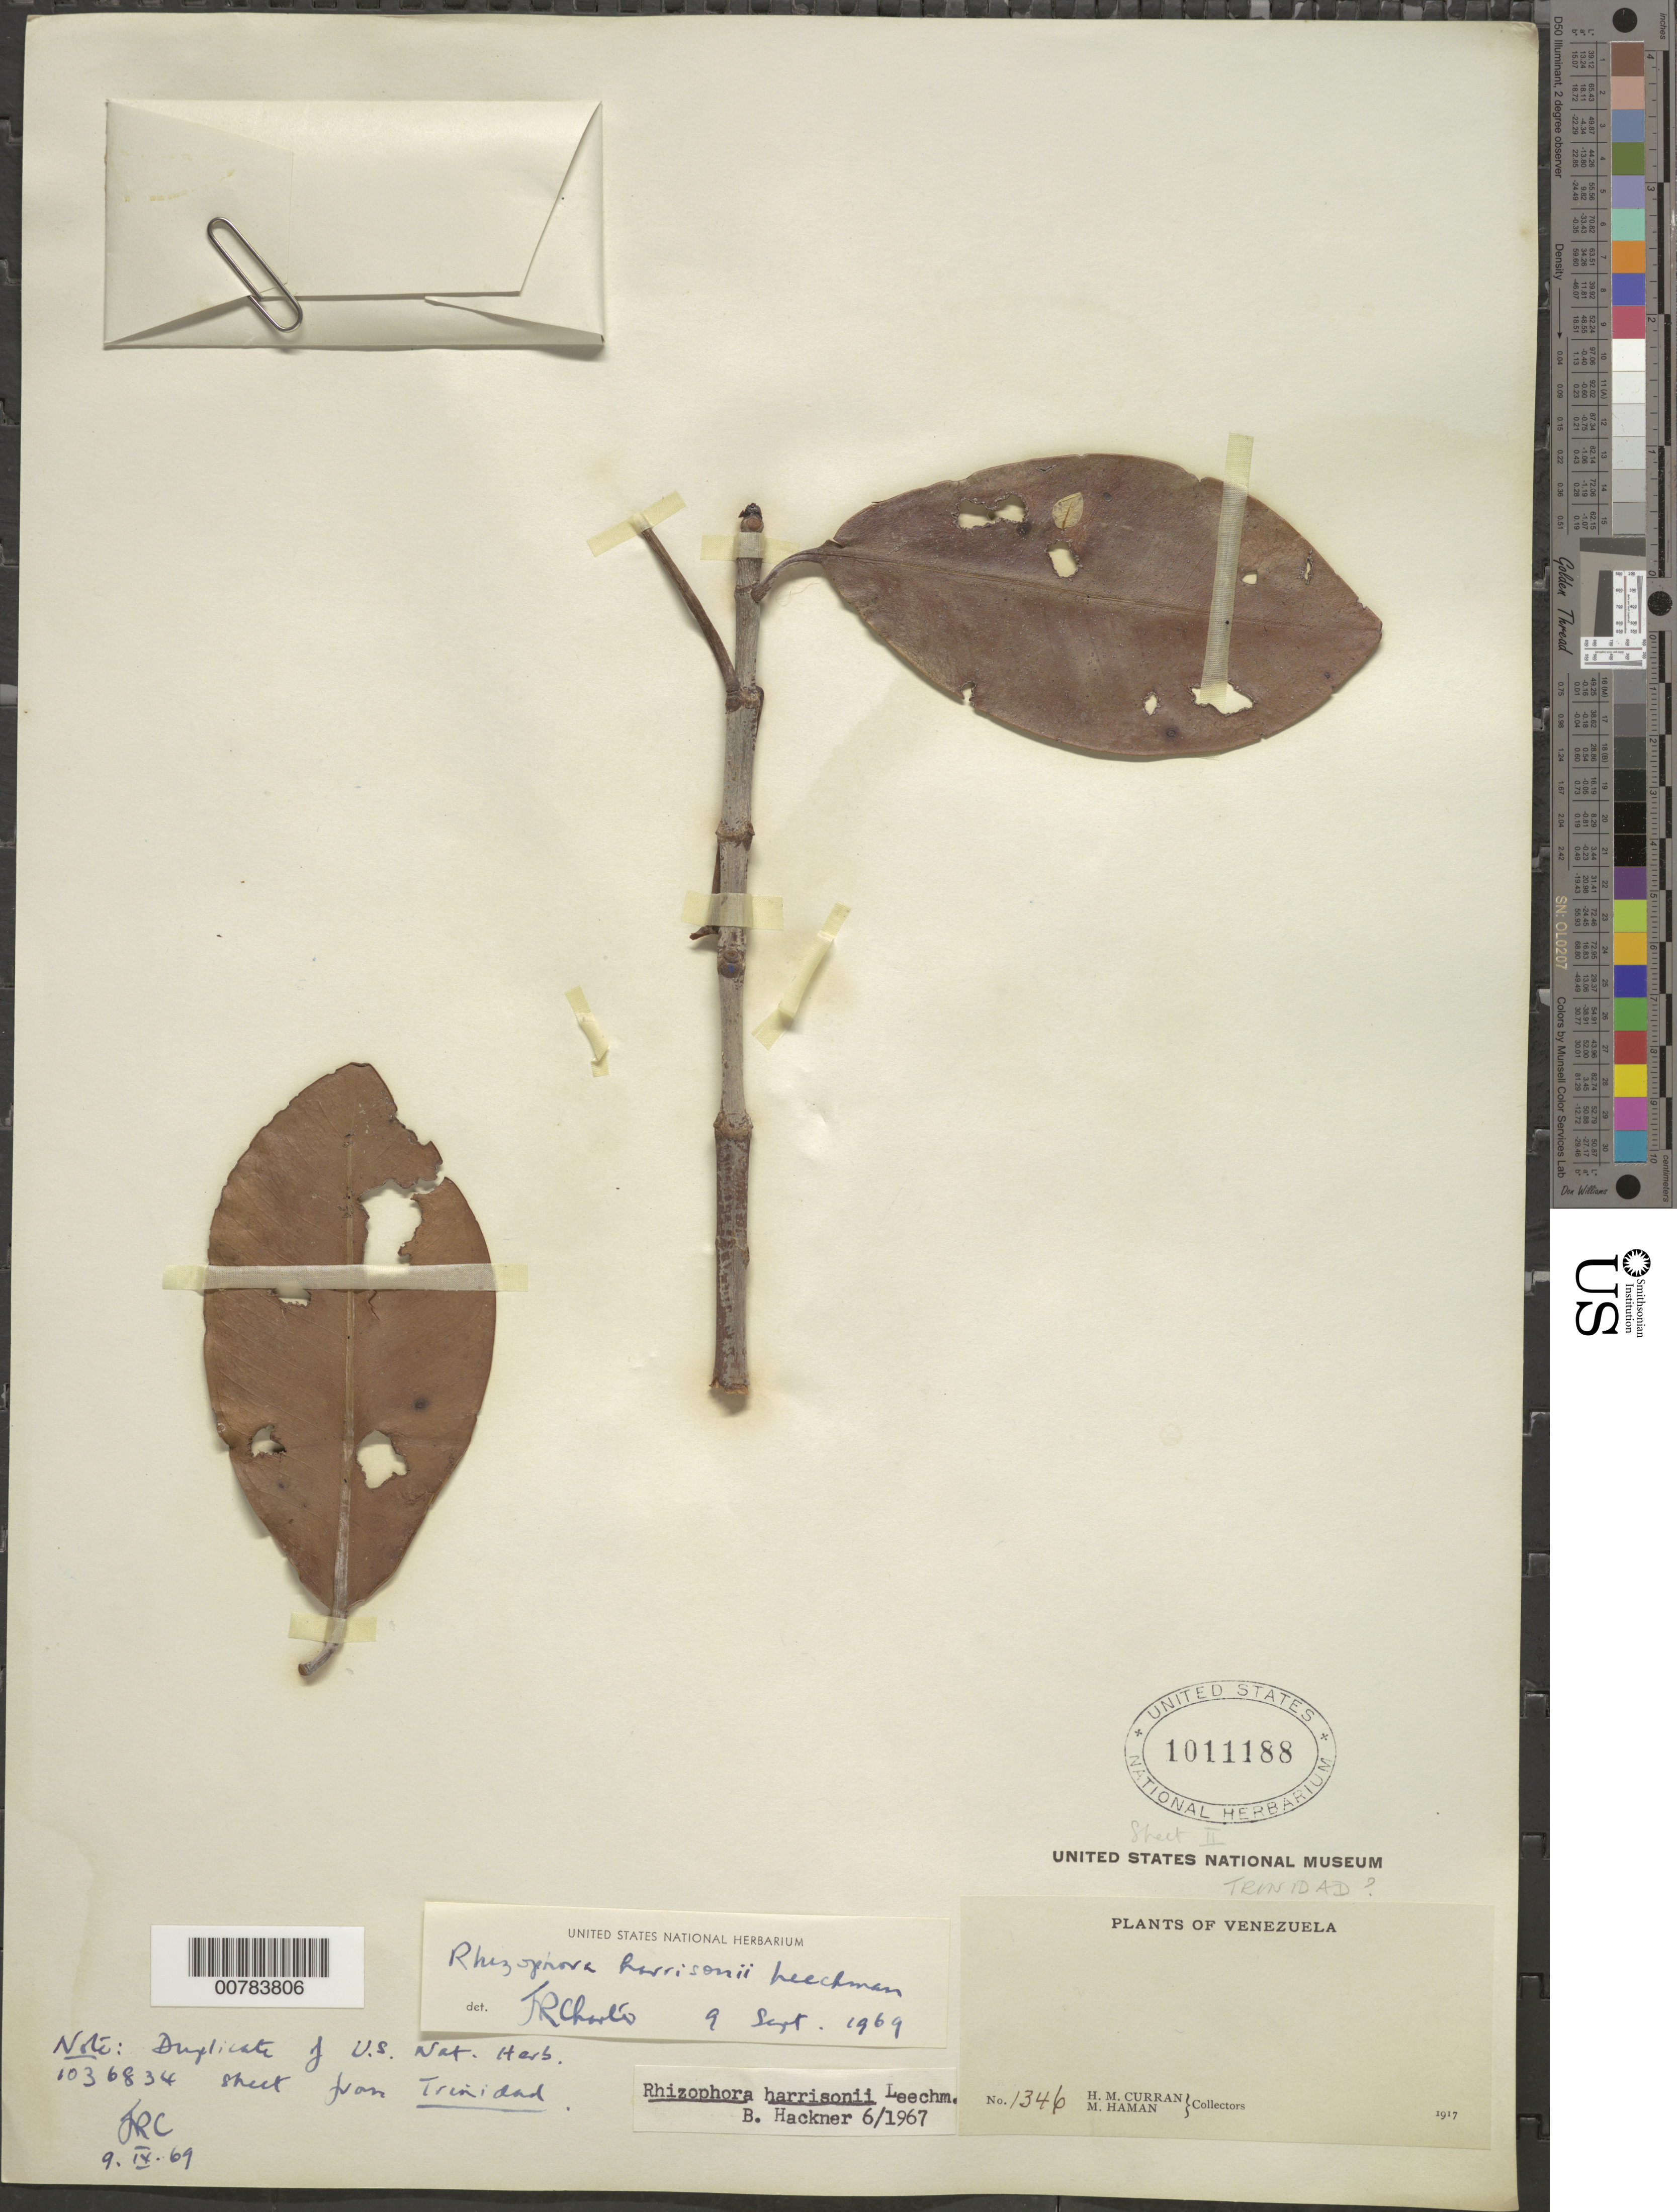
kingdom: Plantae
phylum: Tracheophyta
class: Magnoliopsida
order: Malpighiales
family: Rhizophoraceae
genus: Rhizophora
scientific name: Rhizophora harrisonii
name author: Leechm.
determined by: Charter, J. R.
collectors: H. M. Curran & M. Haman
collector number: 1346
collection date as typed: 1917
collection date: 1917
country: Trinidad and Tobago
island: Trinidad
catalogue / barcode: US 1011188